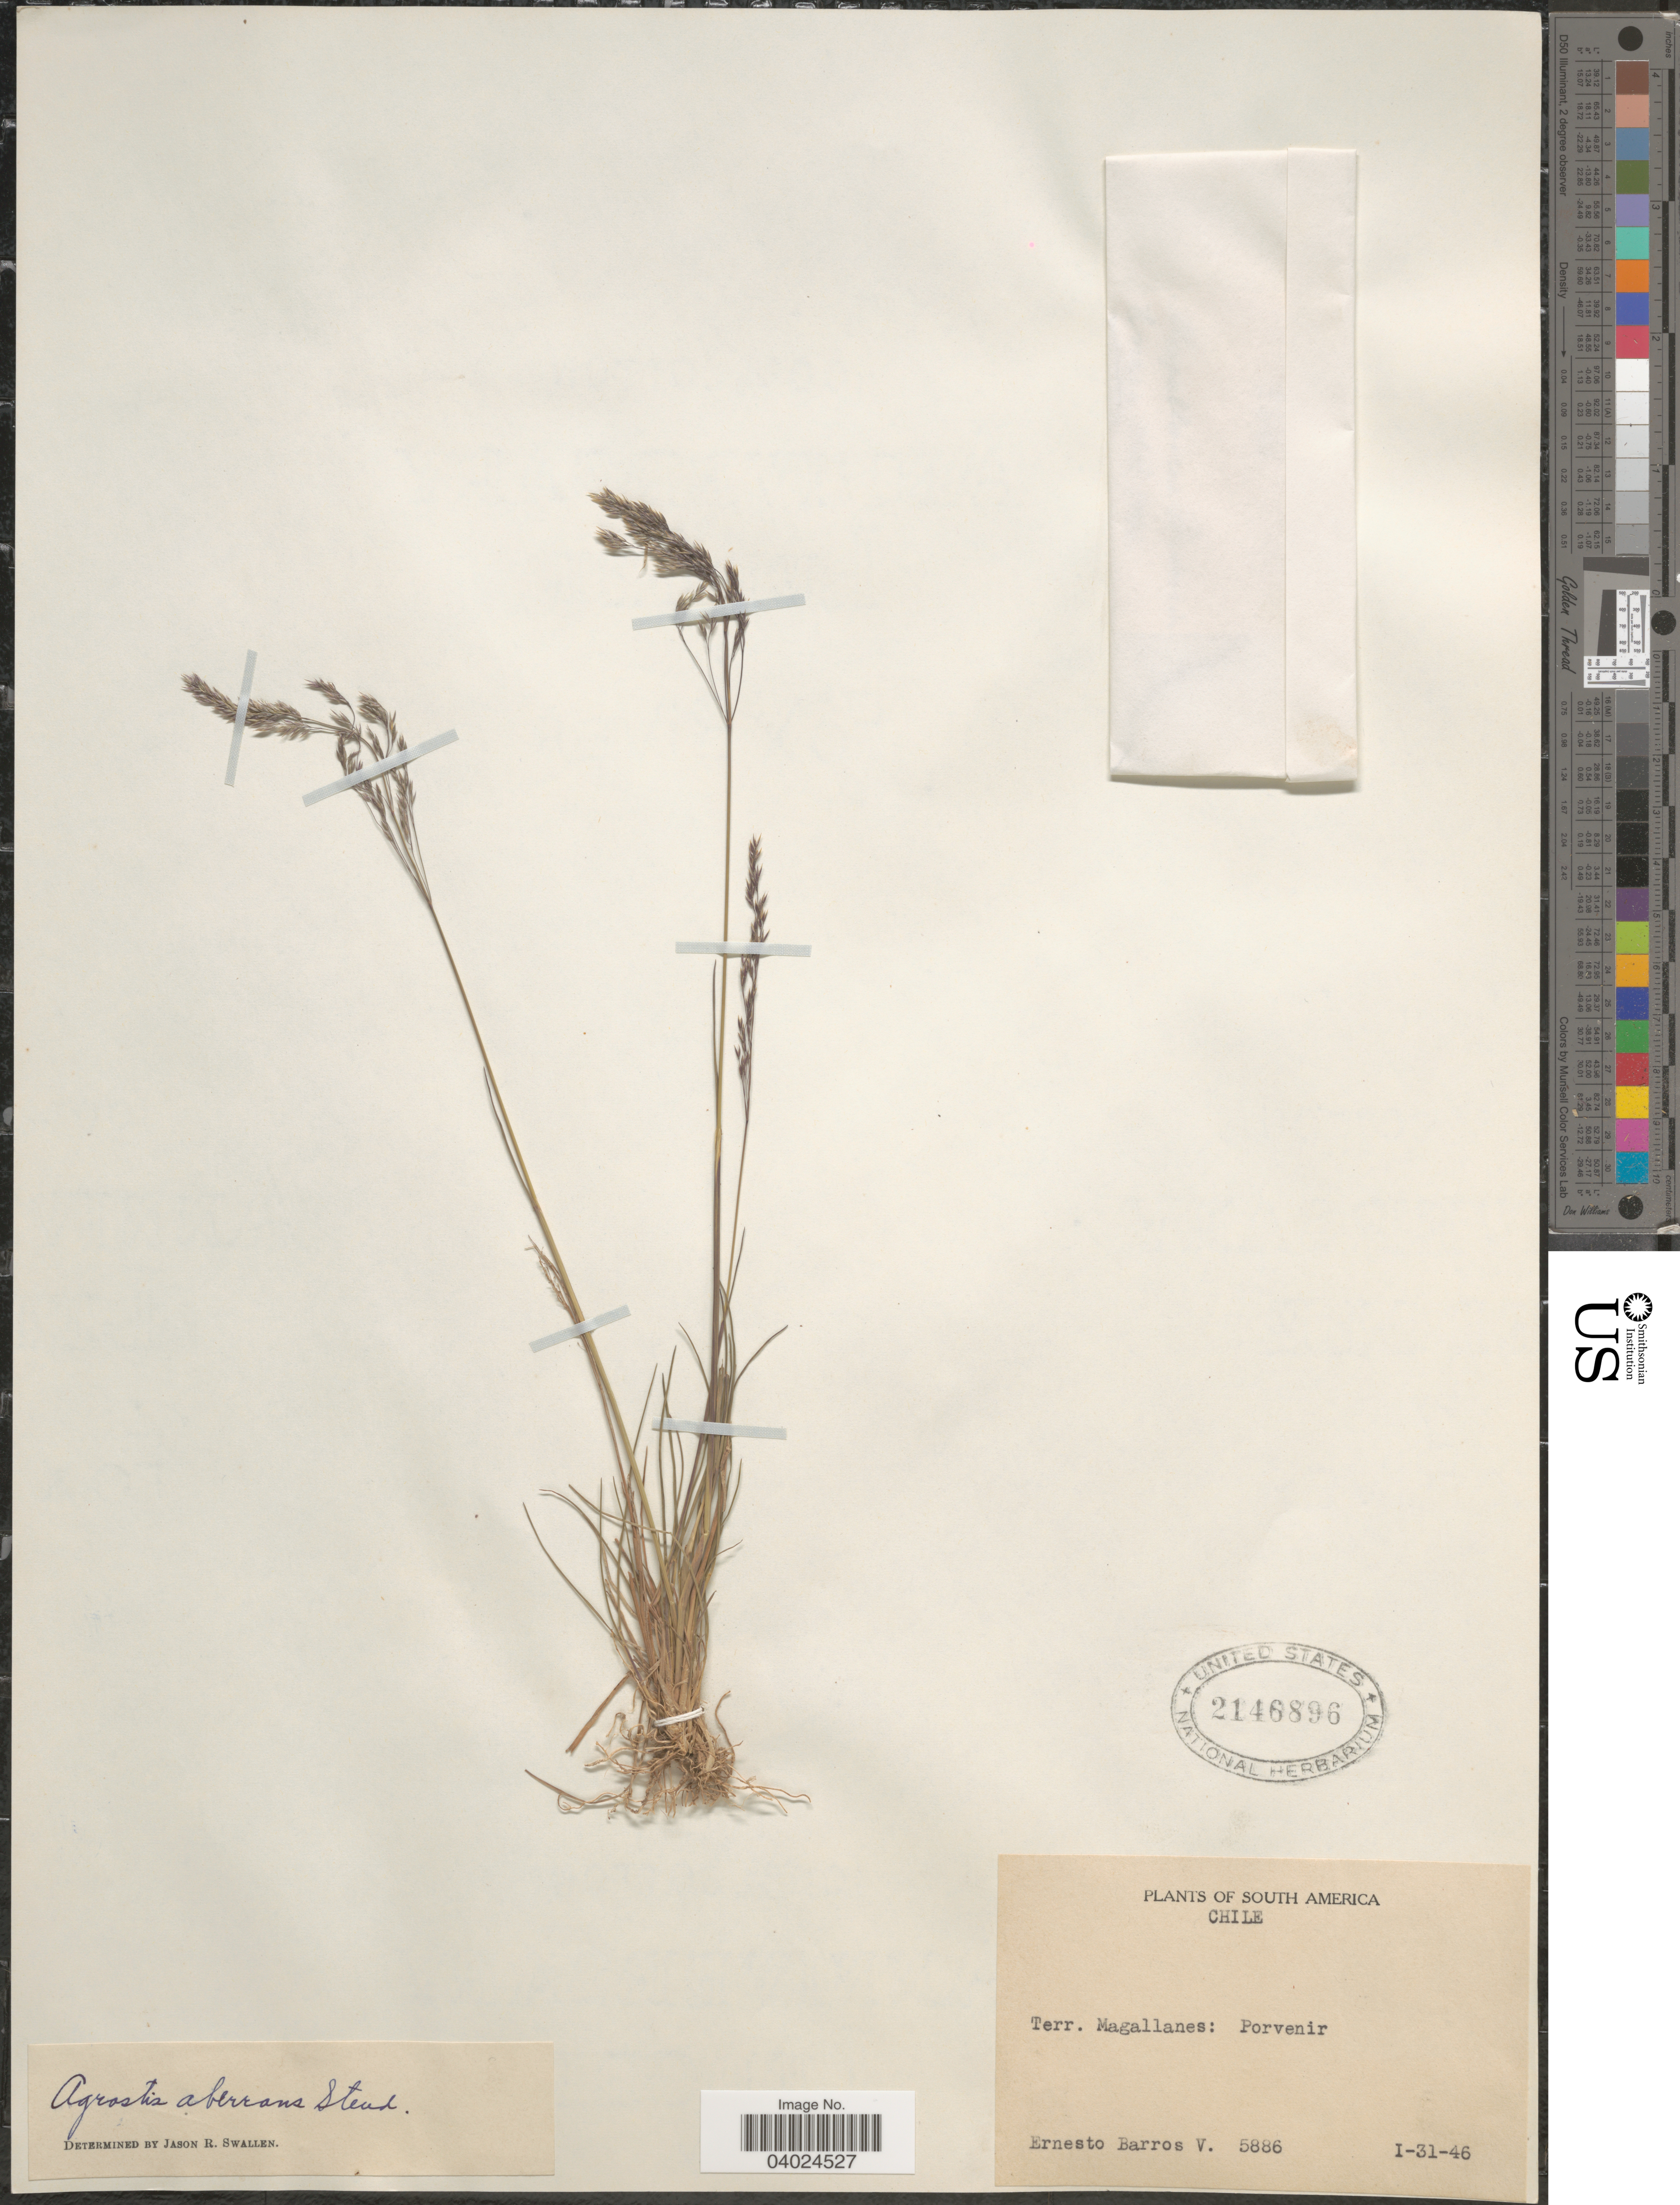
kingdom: Plantae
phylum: Tracheophyta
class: Liliopsida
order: Poales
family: Poaceae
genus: Agrostis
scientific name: Agrostis perennans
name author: (Walter) Tuck.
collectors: E. Barros V.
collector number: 5886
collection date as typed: Transcribed d/m/y: 31/1/46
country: Chile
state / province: Magallanes y de la Antártica Chilena (XII)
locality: Terr. Magallanes: Porvenir.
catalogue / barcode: US 2146896